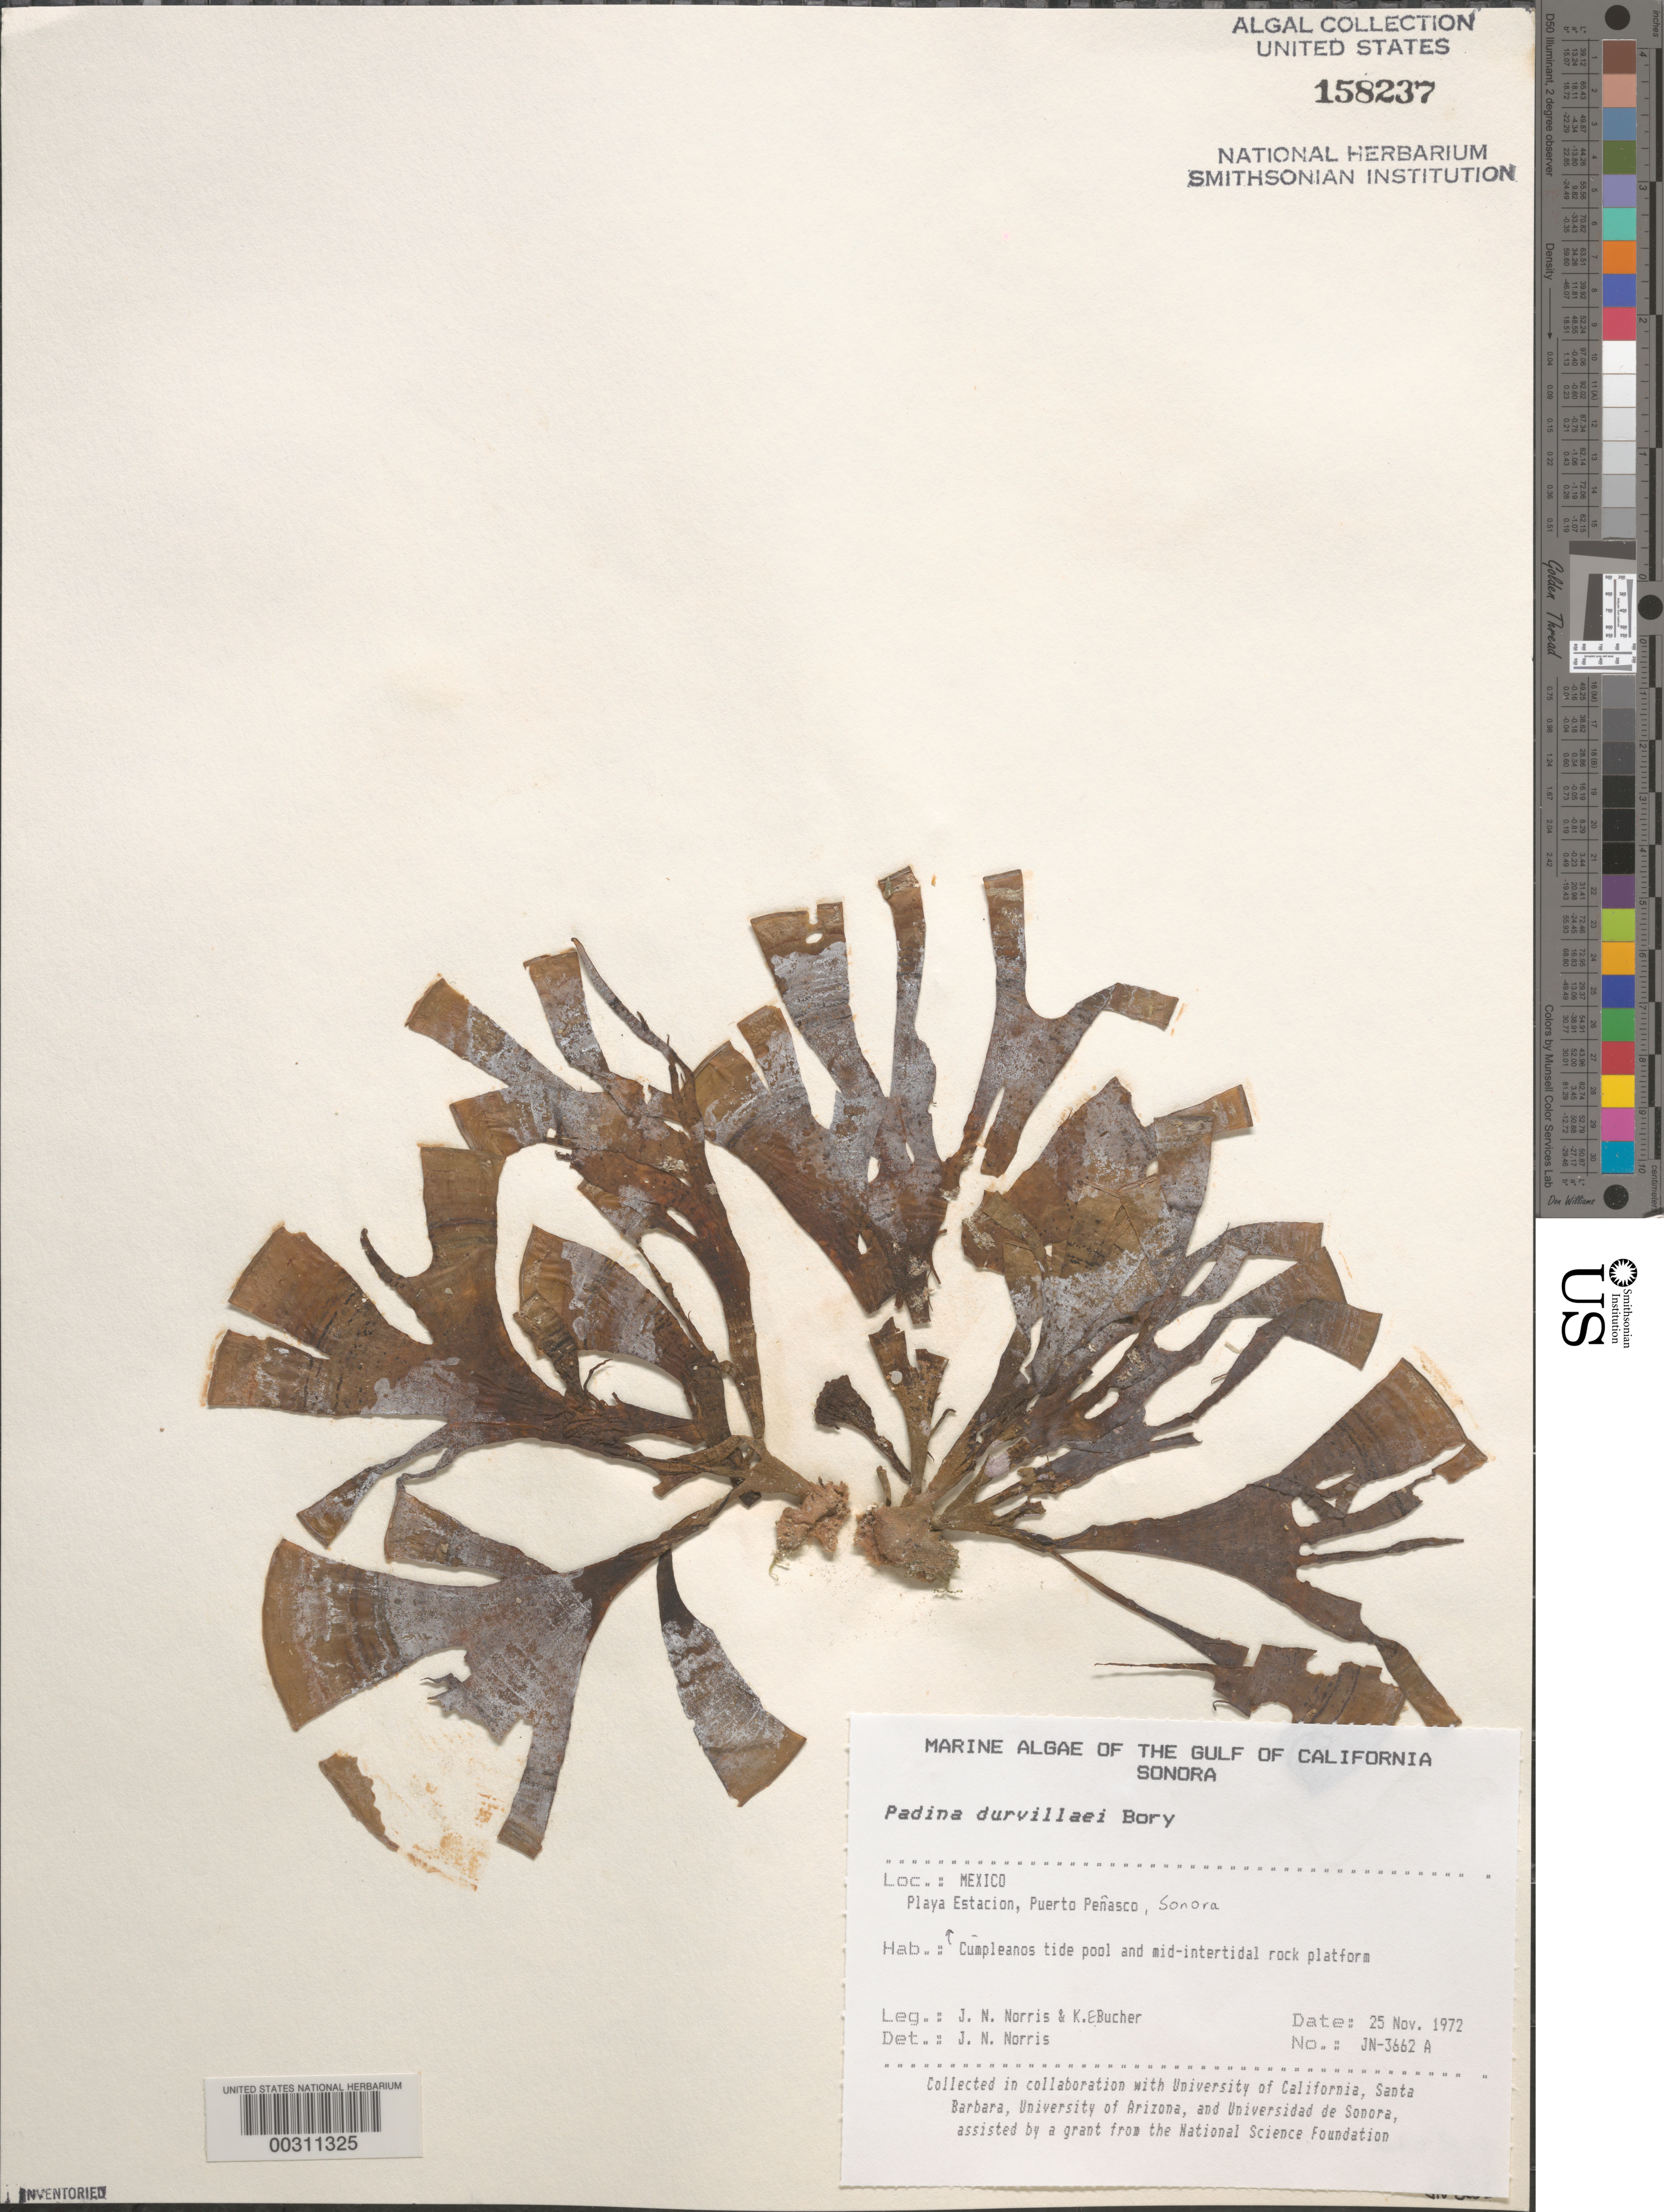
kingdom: Chromista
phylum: Ochrophyta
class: Phaeophyceae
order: Dictyotales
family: Dictyotaceae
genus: Padina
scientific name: Padina durvillaei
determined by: Norris, James N.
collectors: J. N. Norris & K. E. Bucher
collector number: JN-3662a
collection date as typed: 25 Nov 1972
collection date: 1972-11-25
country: Mexico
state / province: Sonora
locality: Playa Estacion, Puerto Penasco, Cumpleanos tide pool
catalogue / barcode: US 158237